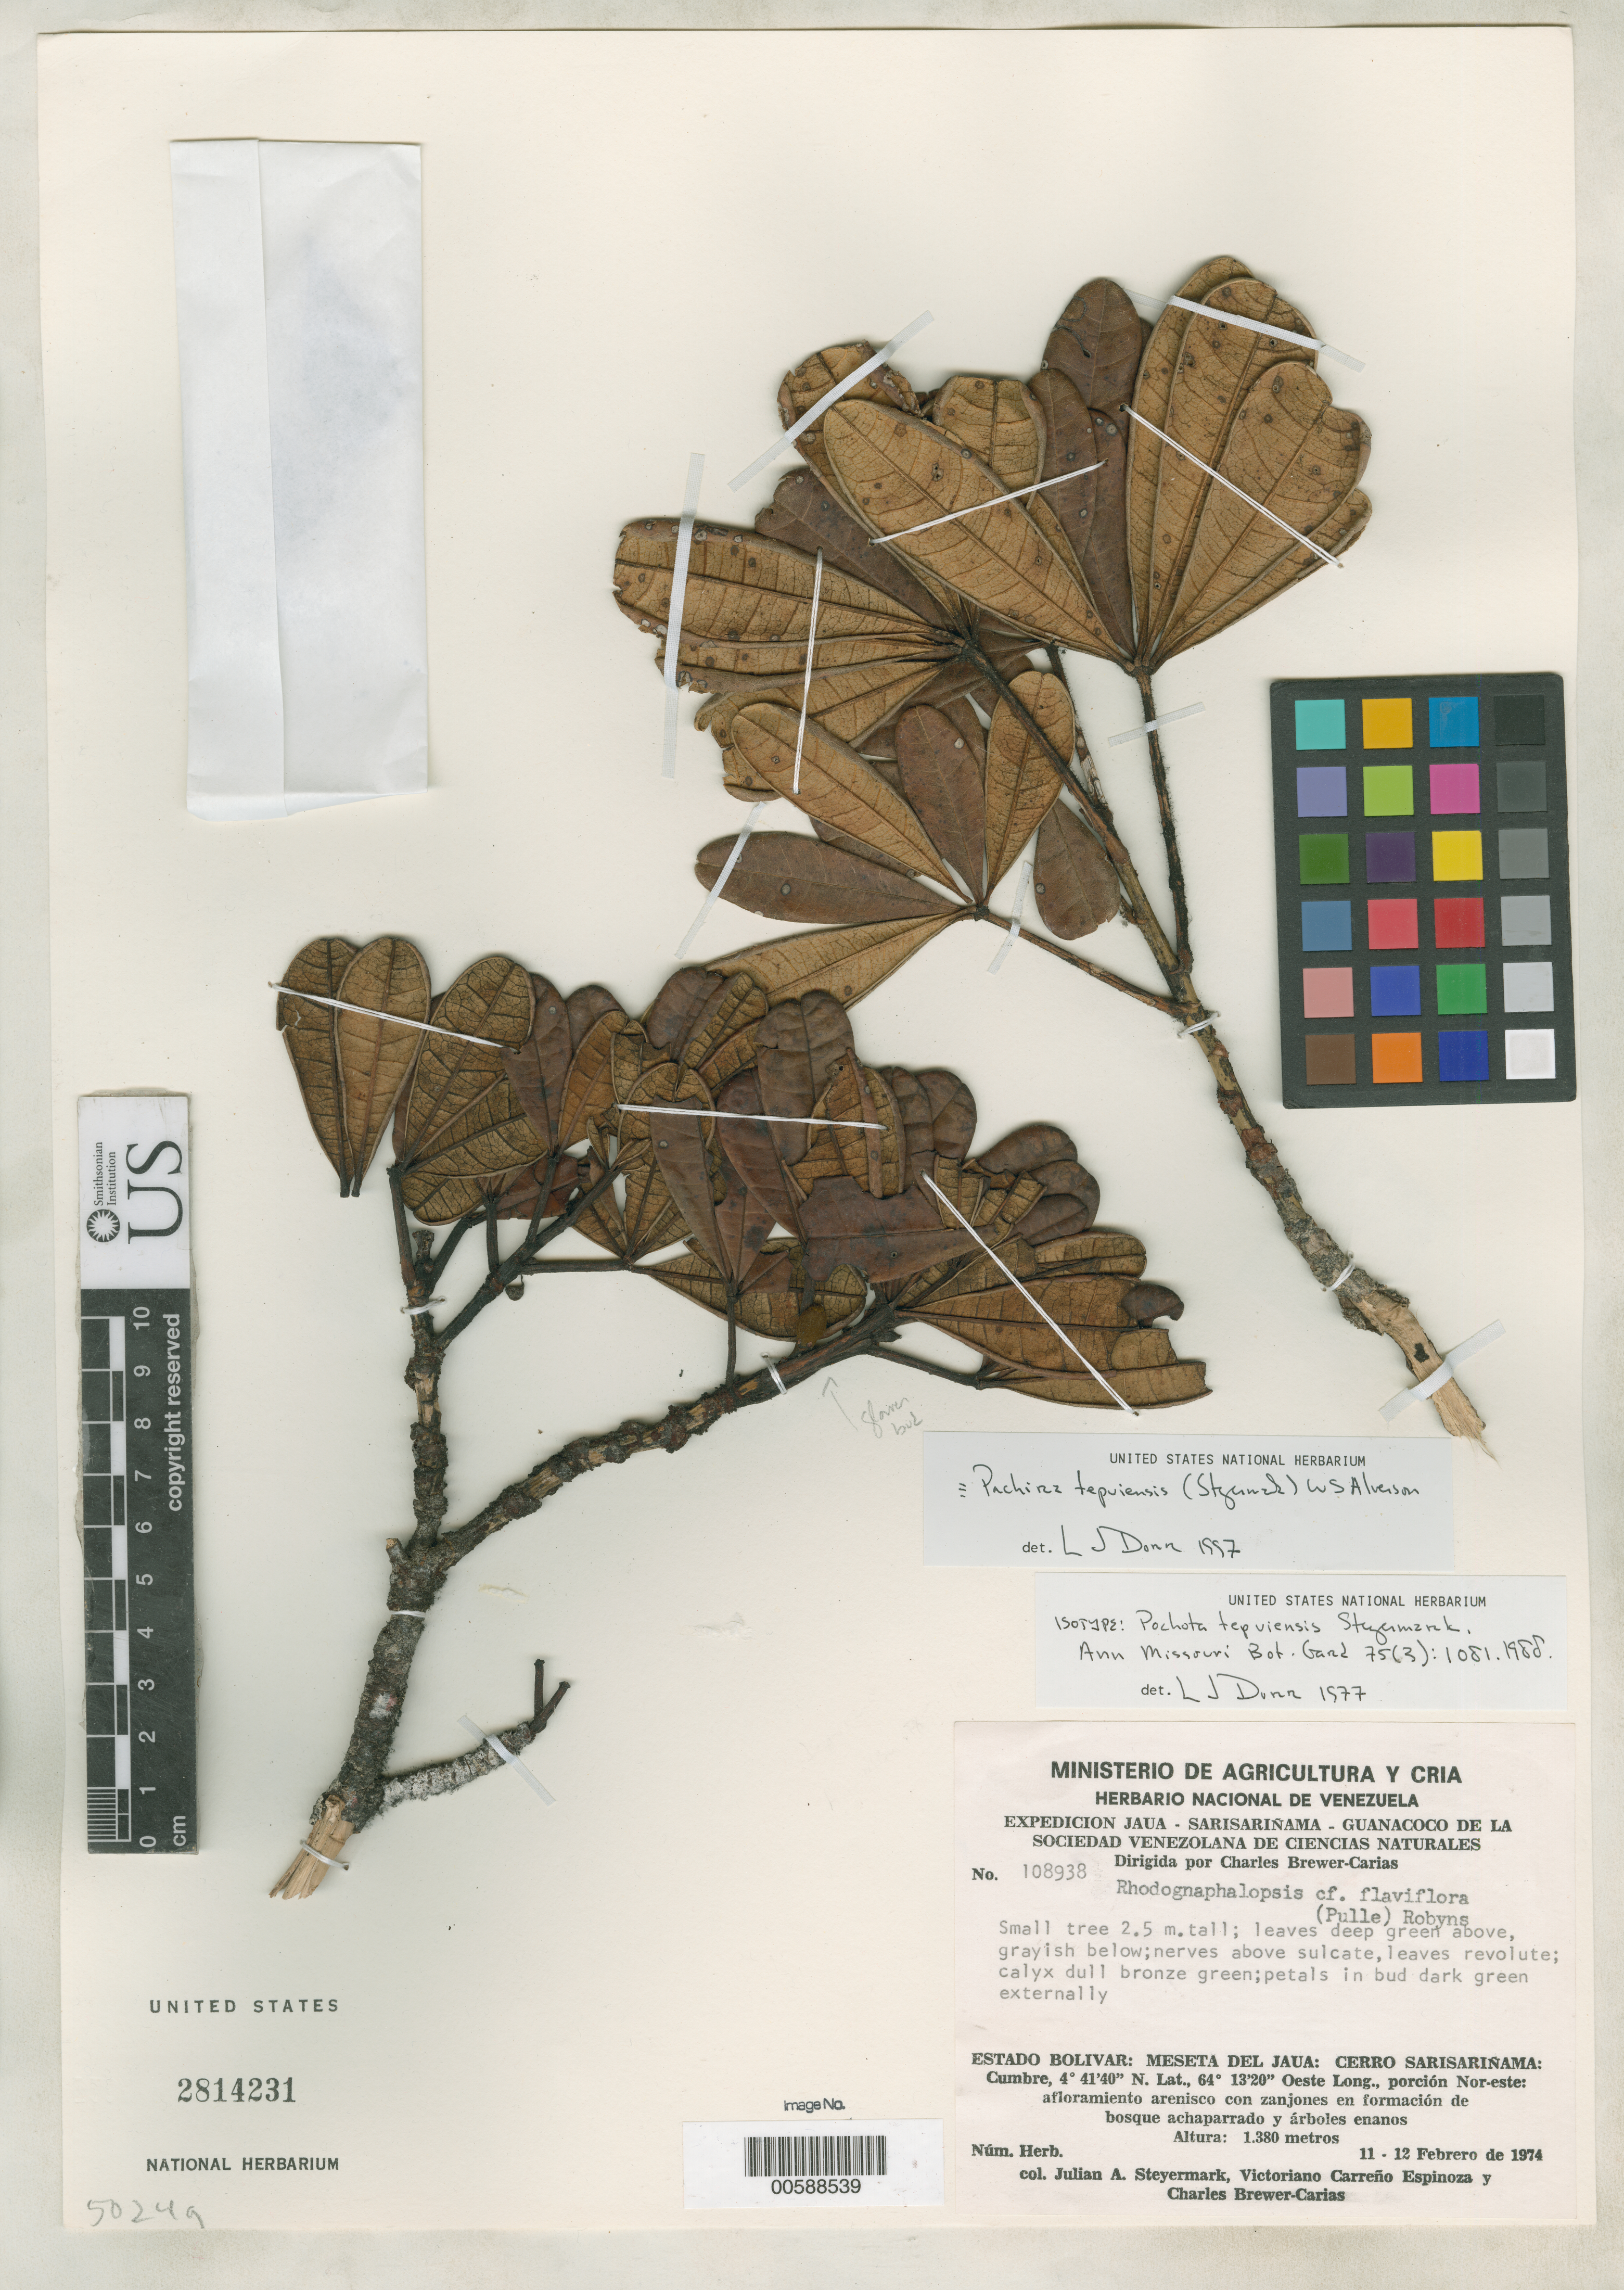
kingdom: Plantae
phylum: Tracheophyta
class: Magnoliopsida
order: Malvales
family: Malvaceae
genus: Pochota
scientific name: Pochota tepuiensis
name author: Steyerm.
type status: Isotype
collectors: J. Steyermark, V. Carreño E. & C. Brewer-Carias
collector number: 108938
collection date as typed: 11 Feb 1974 to 12 Feb 1974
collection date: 1974-02-11/1974-02-12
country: Venezuela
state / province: Bolivar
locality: Meseta del Jaua, Cerro Sarisarinama, Cumbre.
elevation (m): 1380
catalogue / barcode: US 2814231